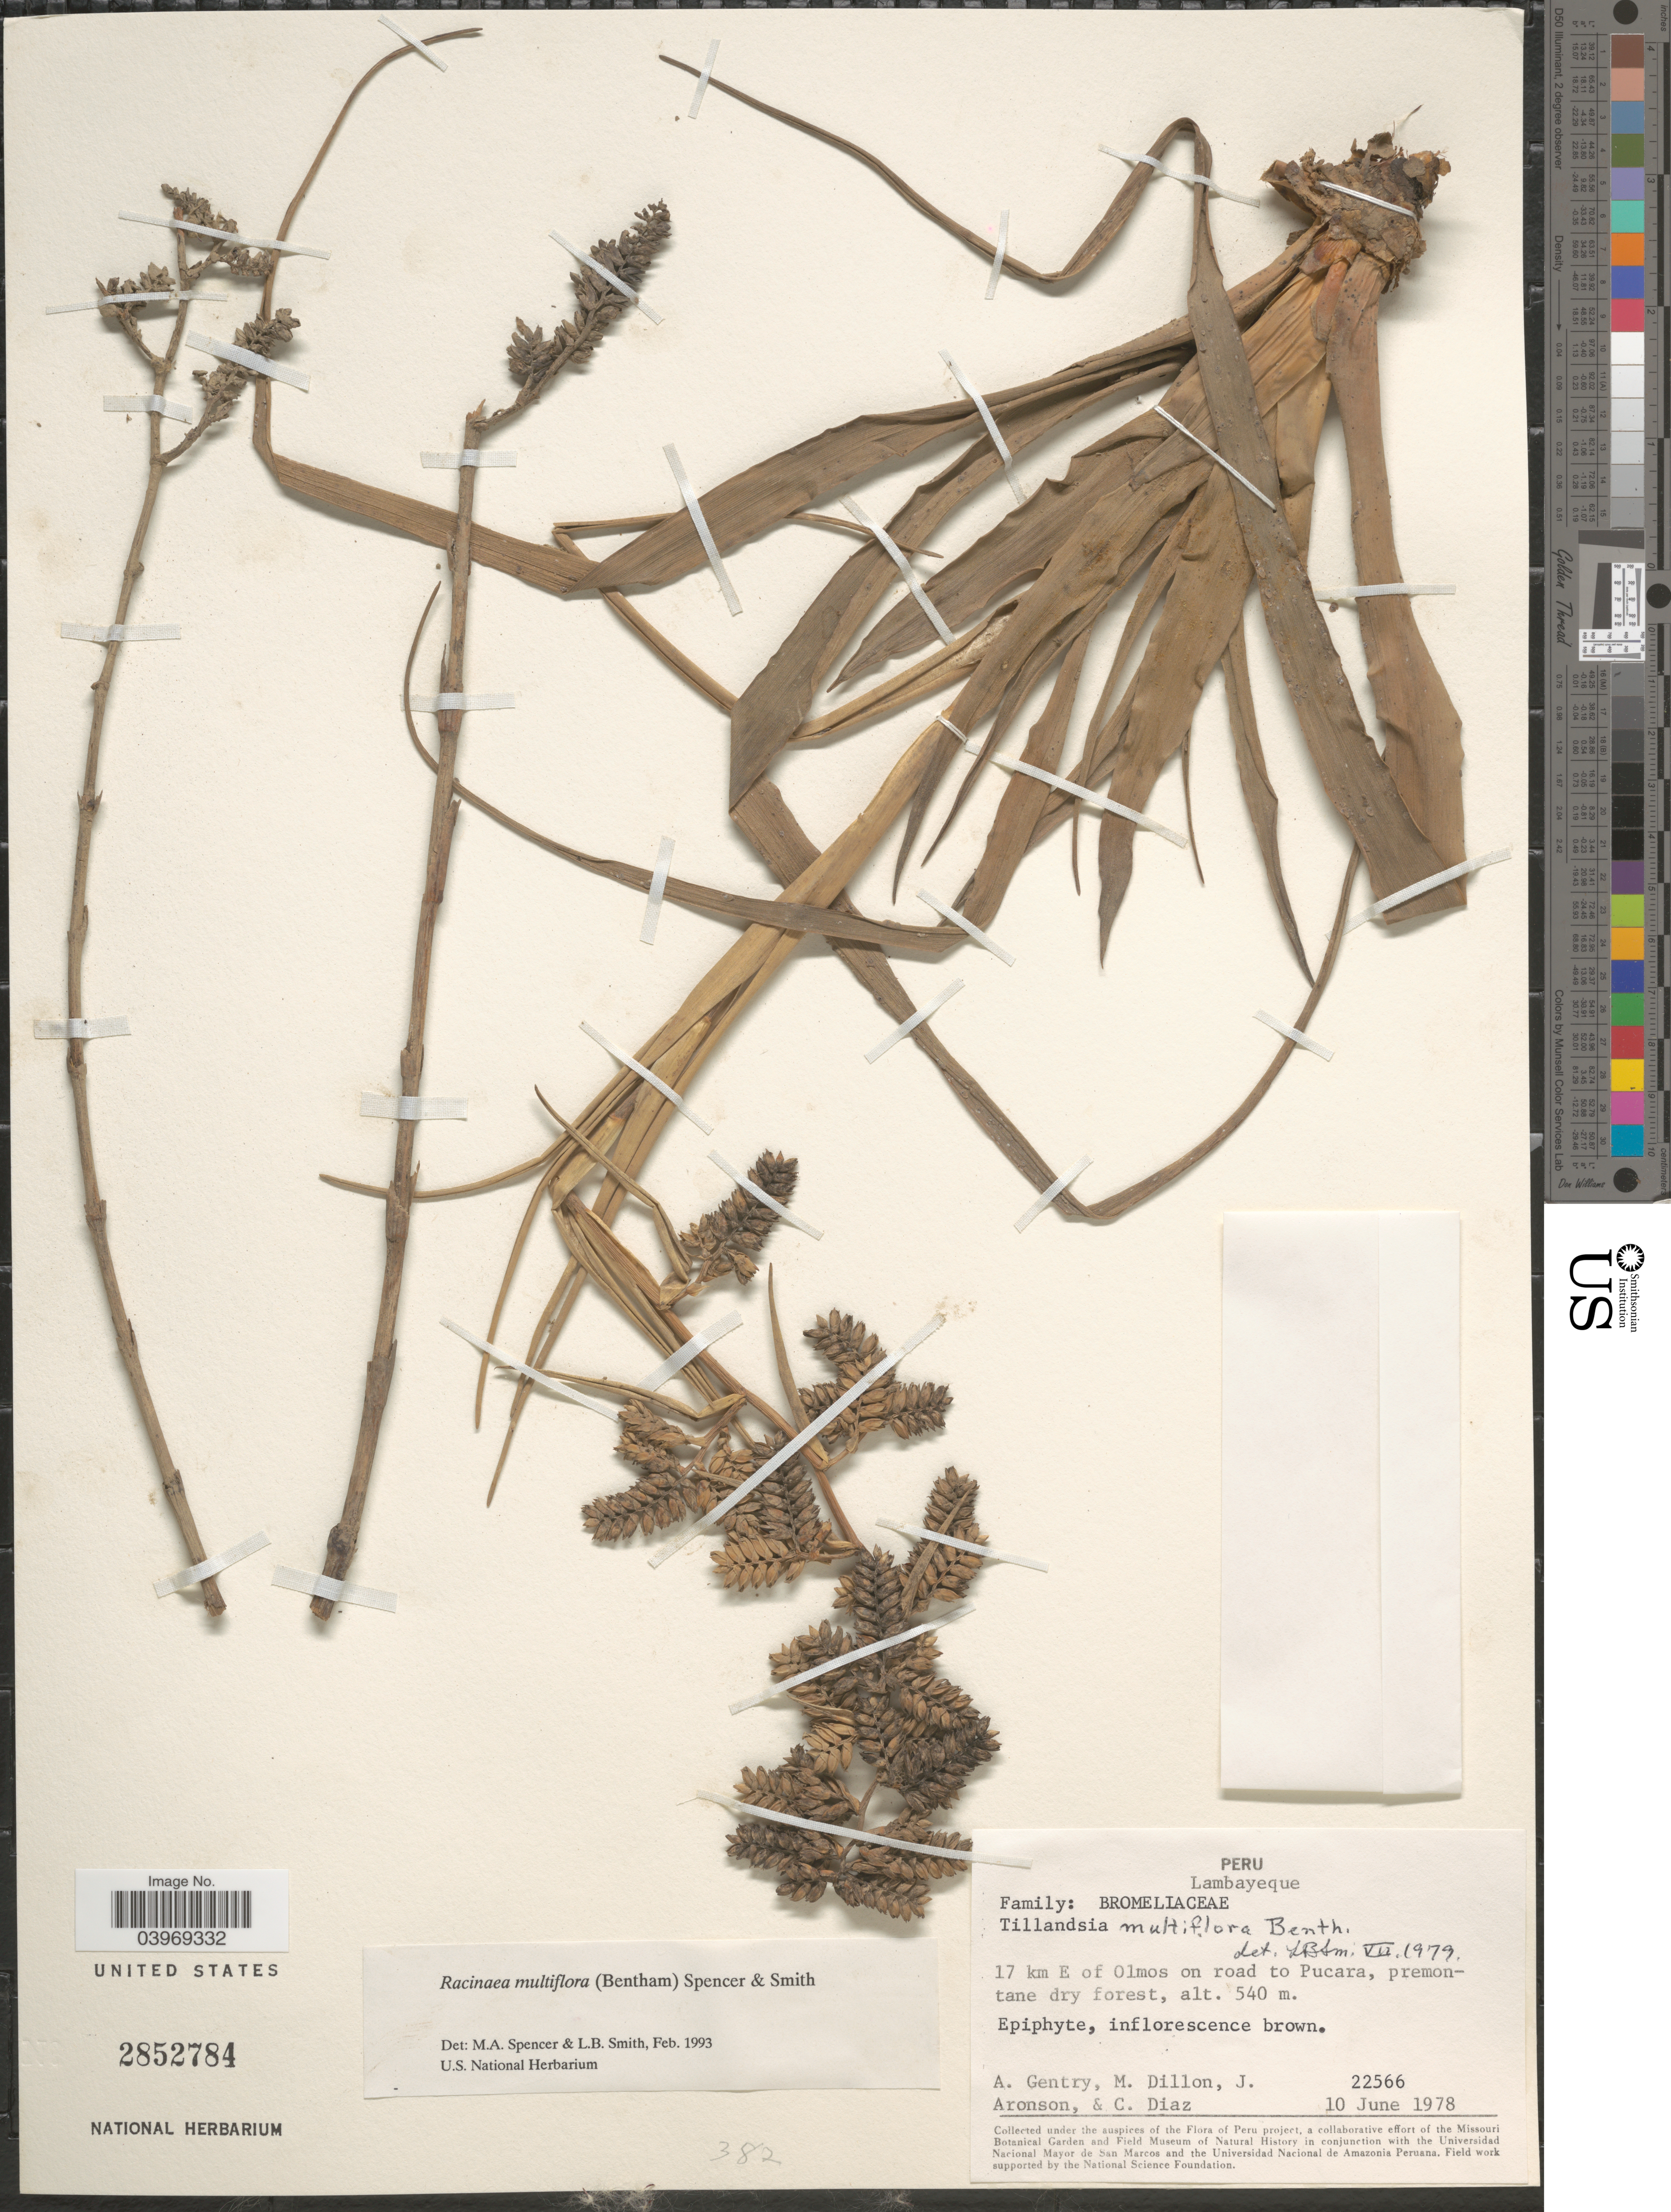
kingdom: Plantae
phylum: Tracheophyta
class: Liliopsida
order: Poales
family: Bromeliaceae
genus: Racinaea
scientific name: Racinaea multiflora var. multiflora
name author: (Benth.) M.A. Spencer & L.B. Sm.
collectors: A. H. Gentry, M. O. Dillon, J. Aronson & C. Díaz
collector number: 22566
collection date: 1978-06-10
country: Peru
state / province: Lambayeque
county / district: Lambayeque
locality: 17 km E of Olmos on road to Pucara. Olmos Dist.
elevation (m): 540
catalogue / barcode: US 2852784